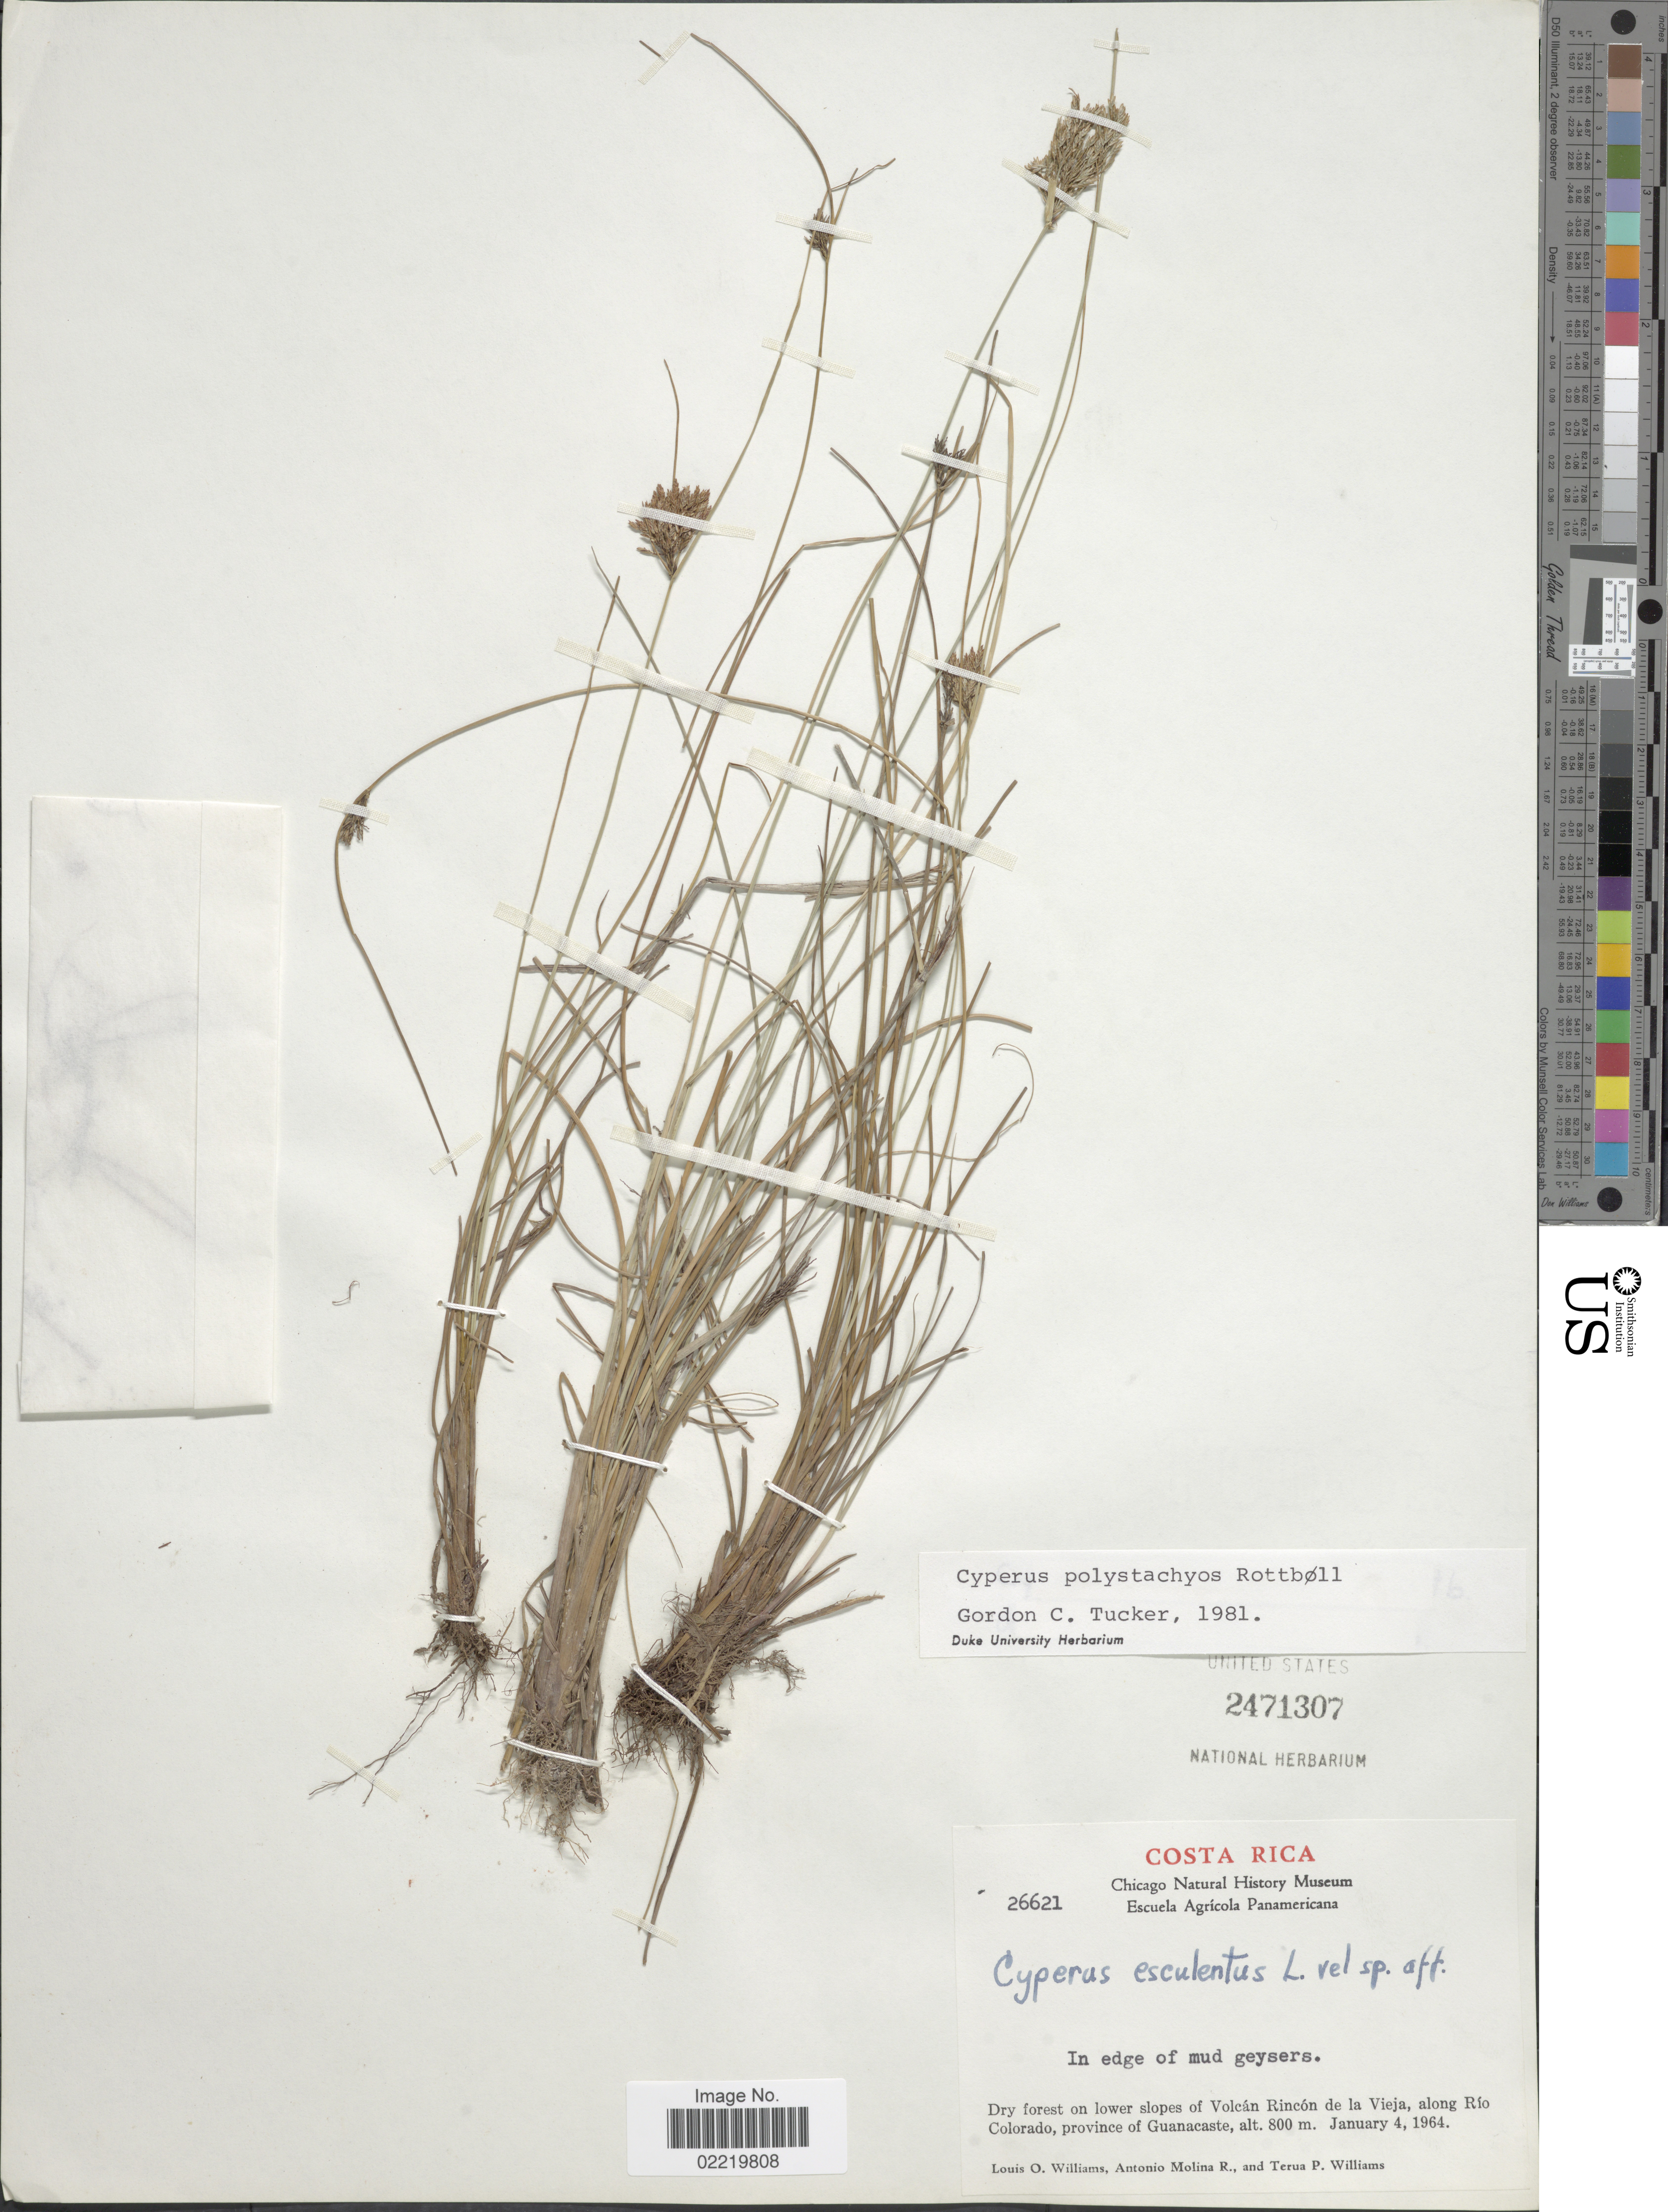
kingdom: Plantae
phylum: Tracheophyta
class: Liliopsida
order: Poales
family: Cyperaceae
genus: Cyperus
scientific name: Cyperus polystachyos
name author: Rottb.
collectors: L. O. Williams, A. Molina R. & T. P. Williams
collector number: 26621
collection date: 1964-01-04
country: Costa Rica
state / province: Guanacaste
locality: In edge of mud geysers, Dry forest on lower slopes of Volcán Rincón de la Vieja, along Río Colorado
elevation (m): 800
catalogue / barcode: US 2471307